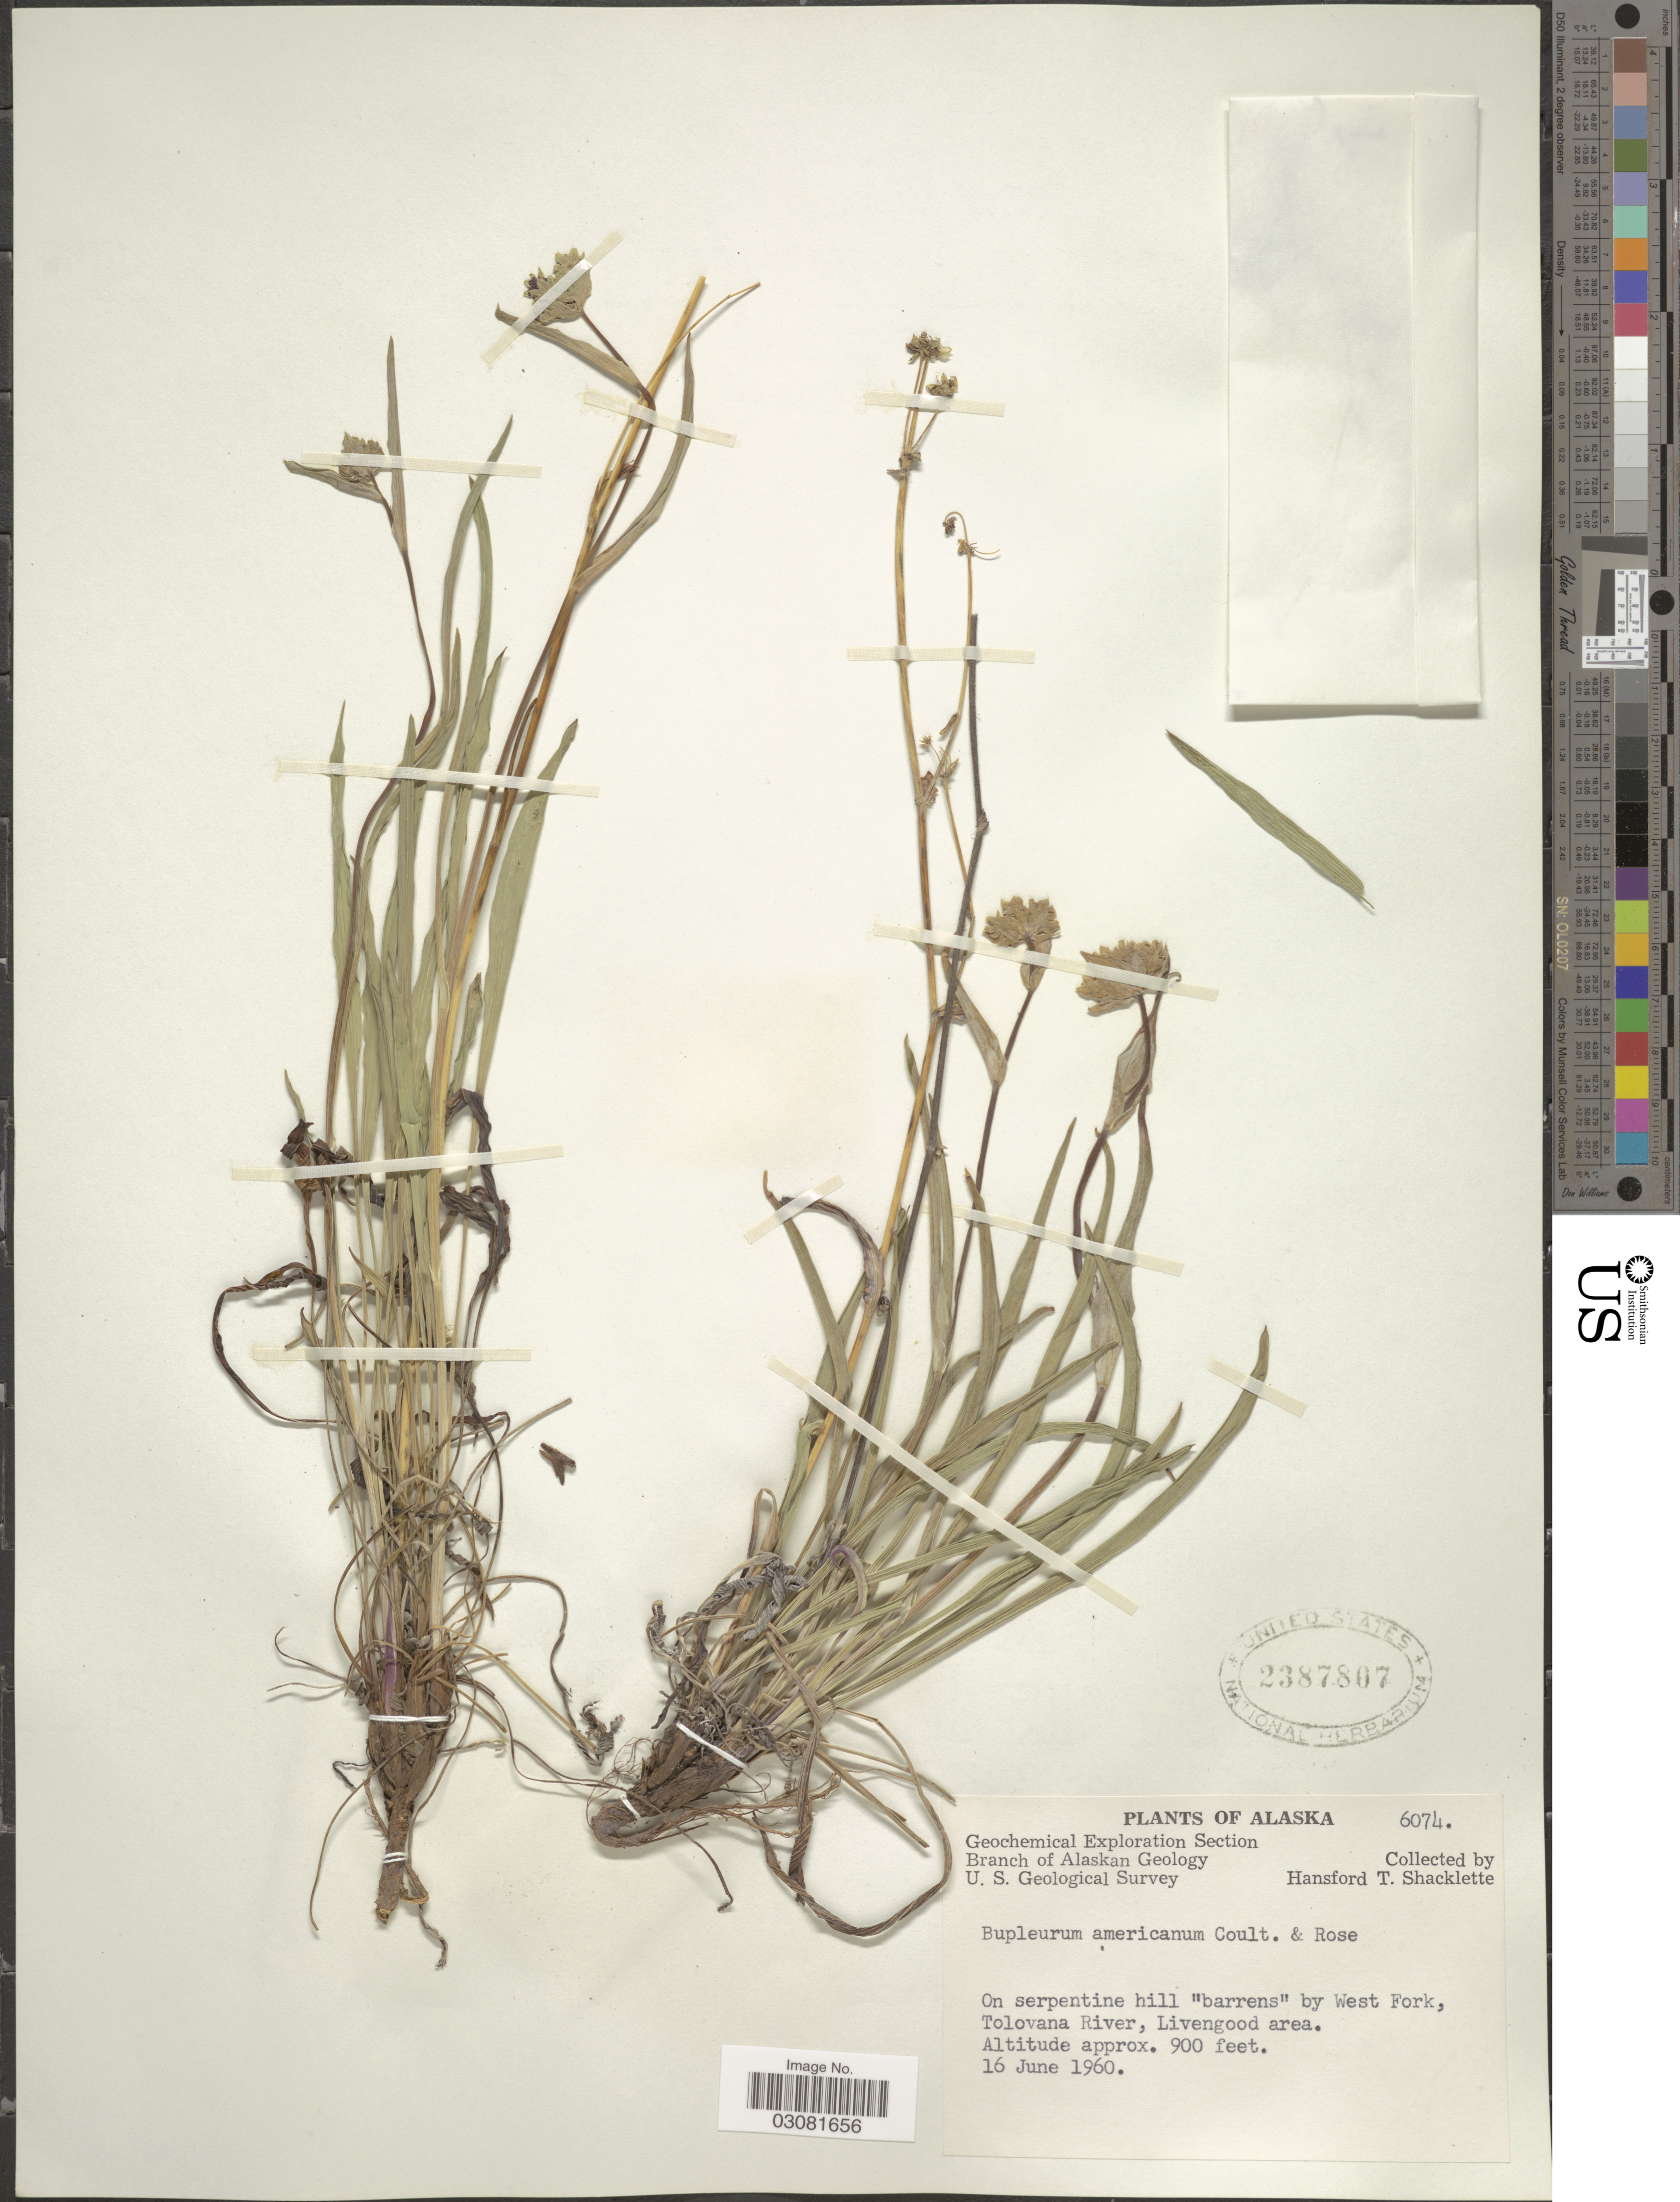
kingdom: Plantae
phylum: Tracheophyta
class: Magnoliopsida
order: Apiales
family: Apiaceae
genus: Bupleurum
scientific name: Bupleurum americanum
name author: J.M. Coult. & Rose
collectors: H. Shacklette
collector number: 6074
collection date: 1960-06-16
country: United States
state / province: Alaska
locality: On serpentine hill "barrens" by West Fork, Tolovana River, Livengood area.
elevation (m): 274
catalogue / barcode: US 2387807